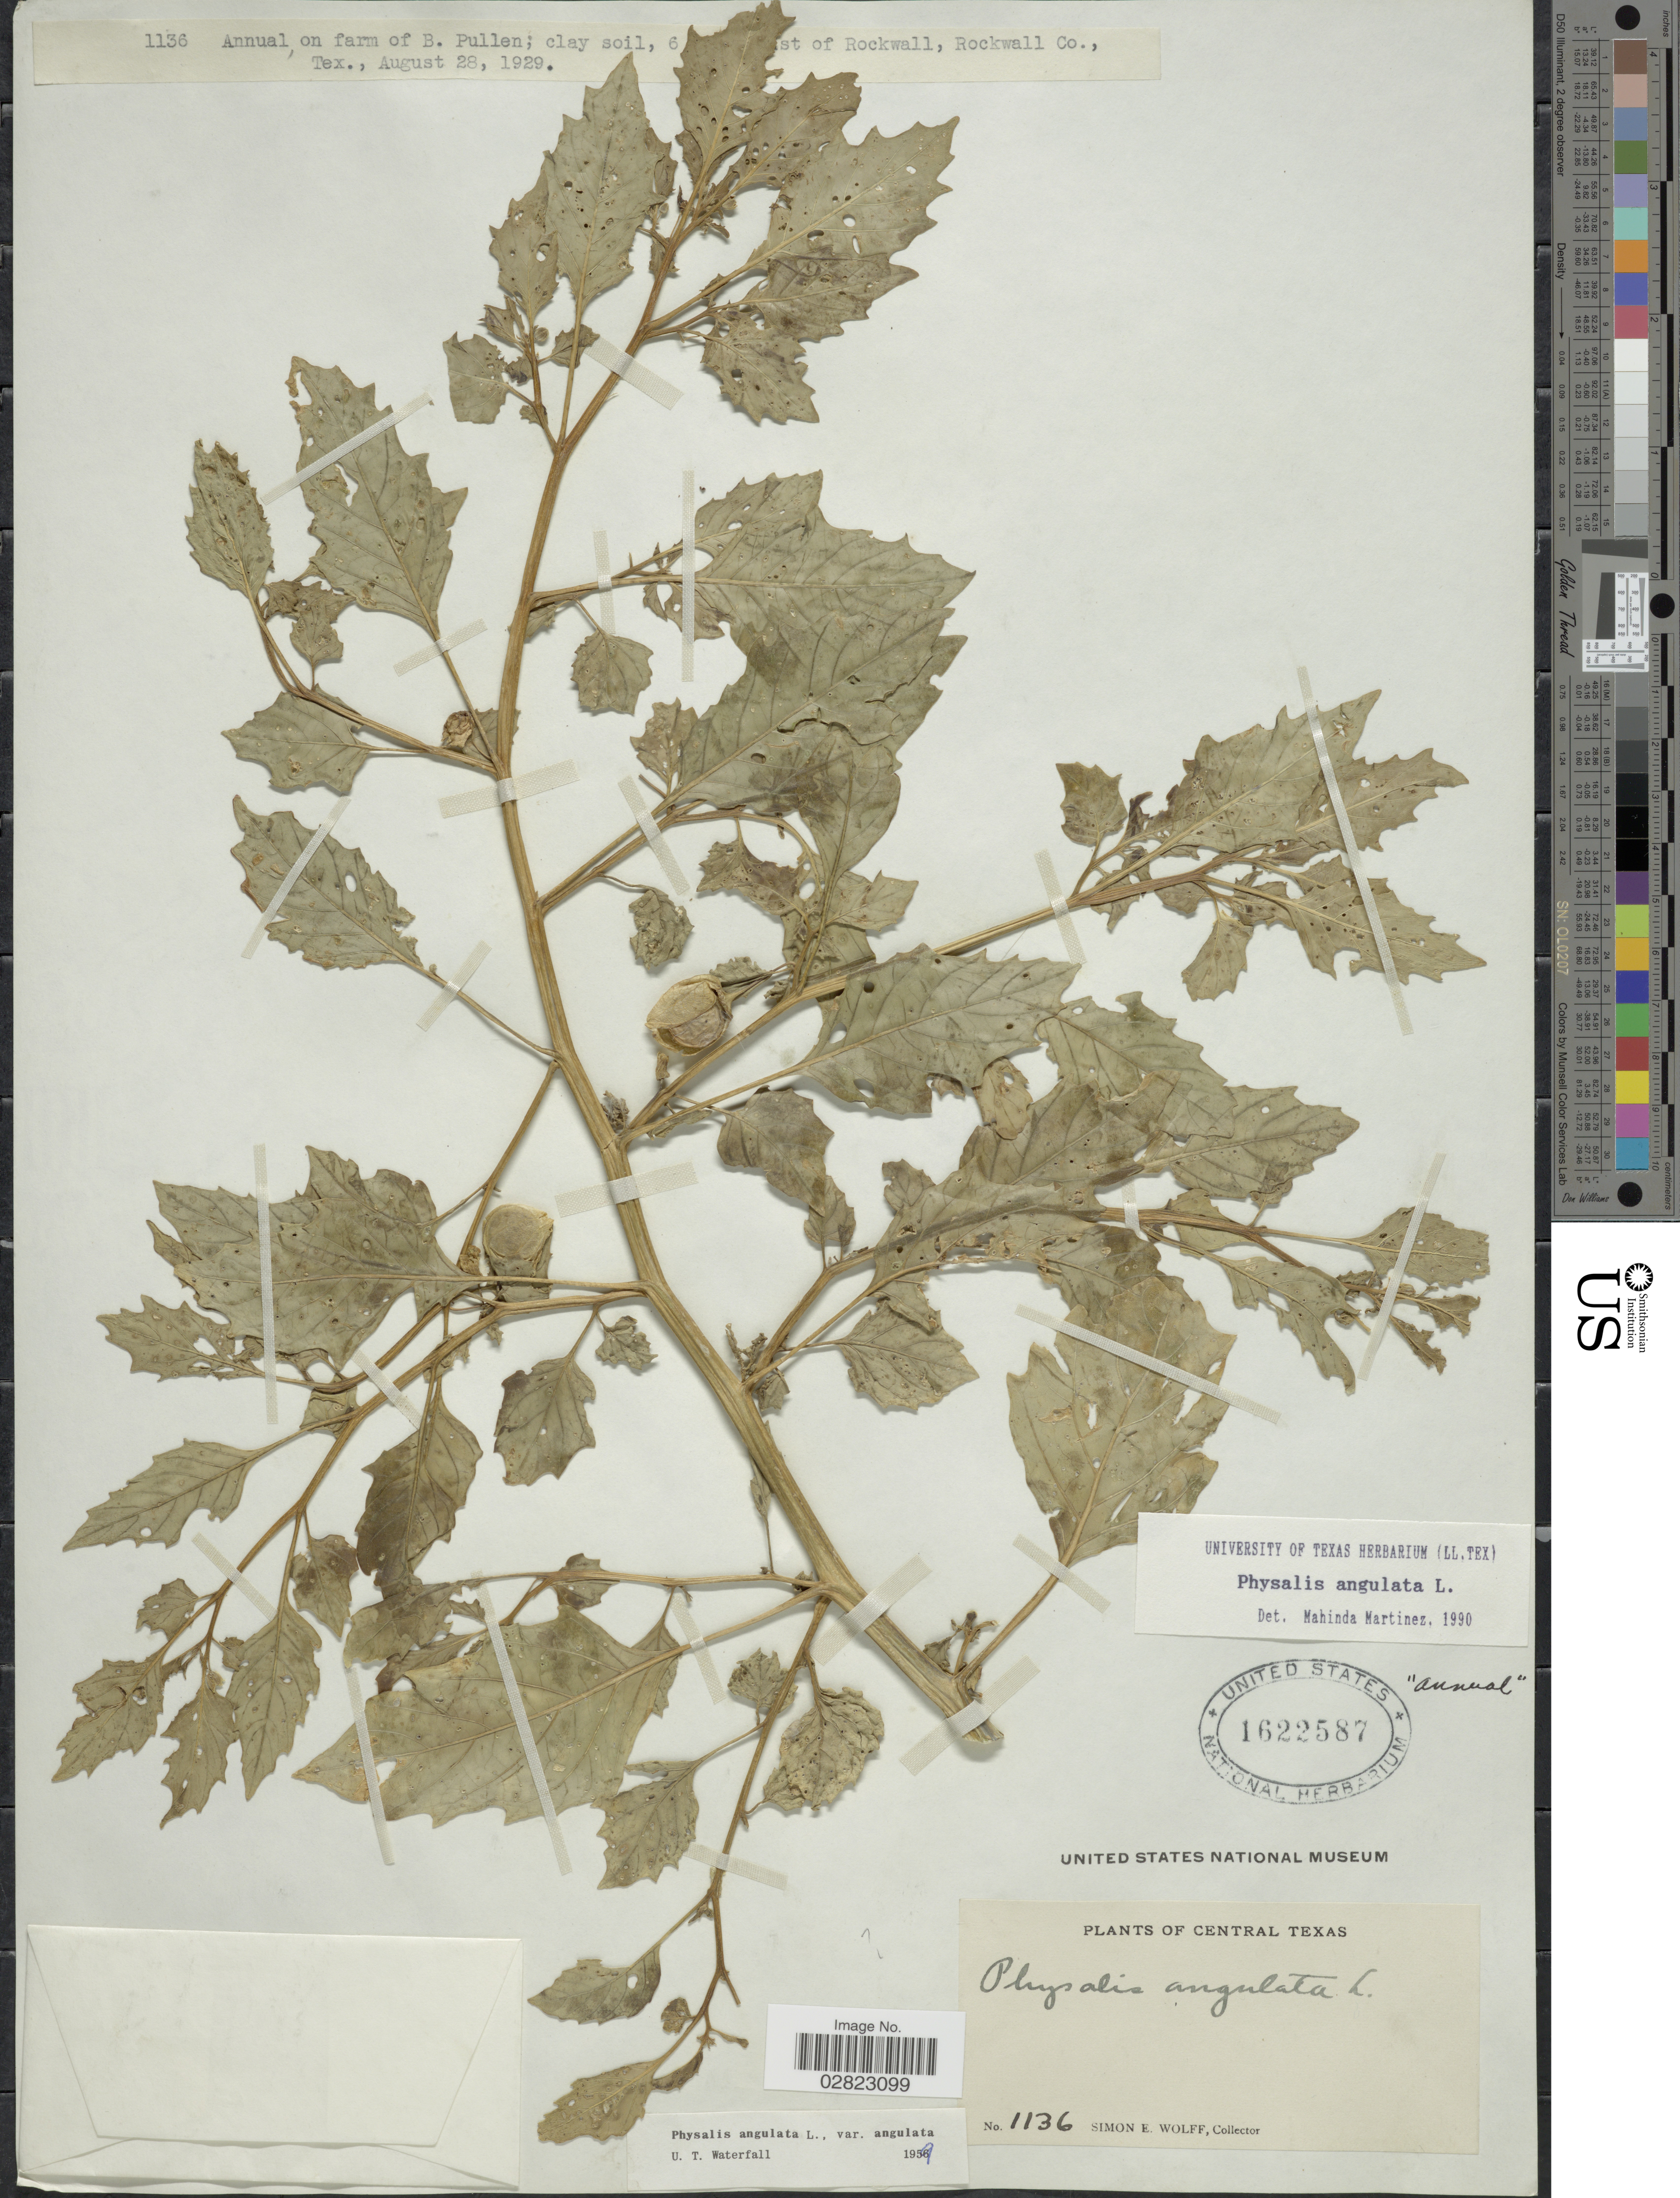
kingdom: Plantae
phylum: Tracheophyta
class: Magnoliopsida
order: Solanales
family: Solanaceae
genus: Physalis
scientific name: Physalis angulata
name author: L.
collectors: S. E. Wolff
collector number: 1136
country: United States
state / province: Texas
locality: Central Texas.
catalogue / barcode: US 1622587